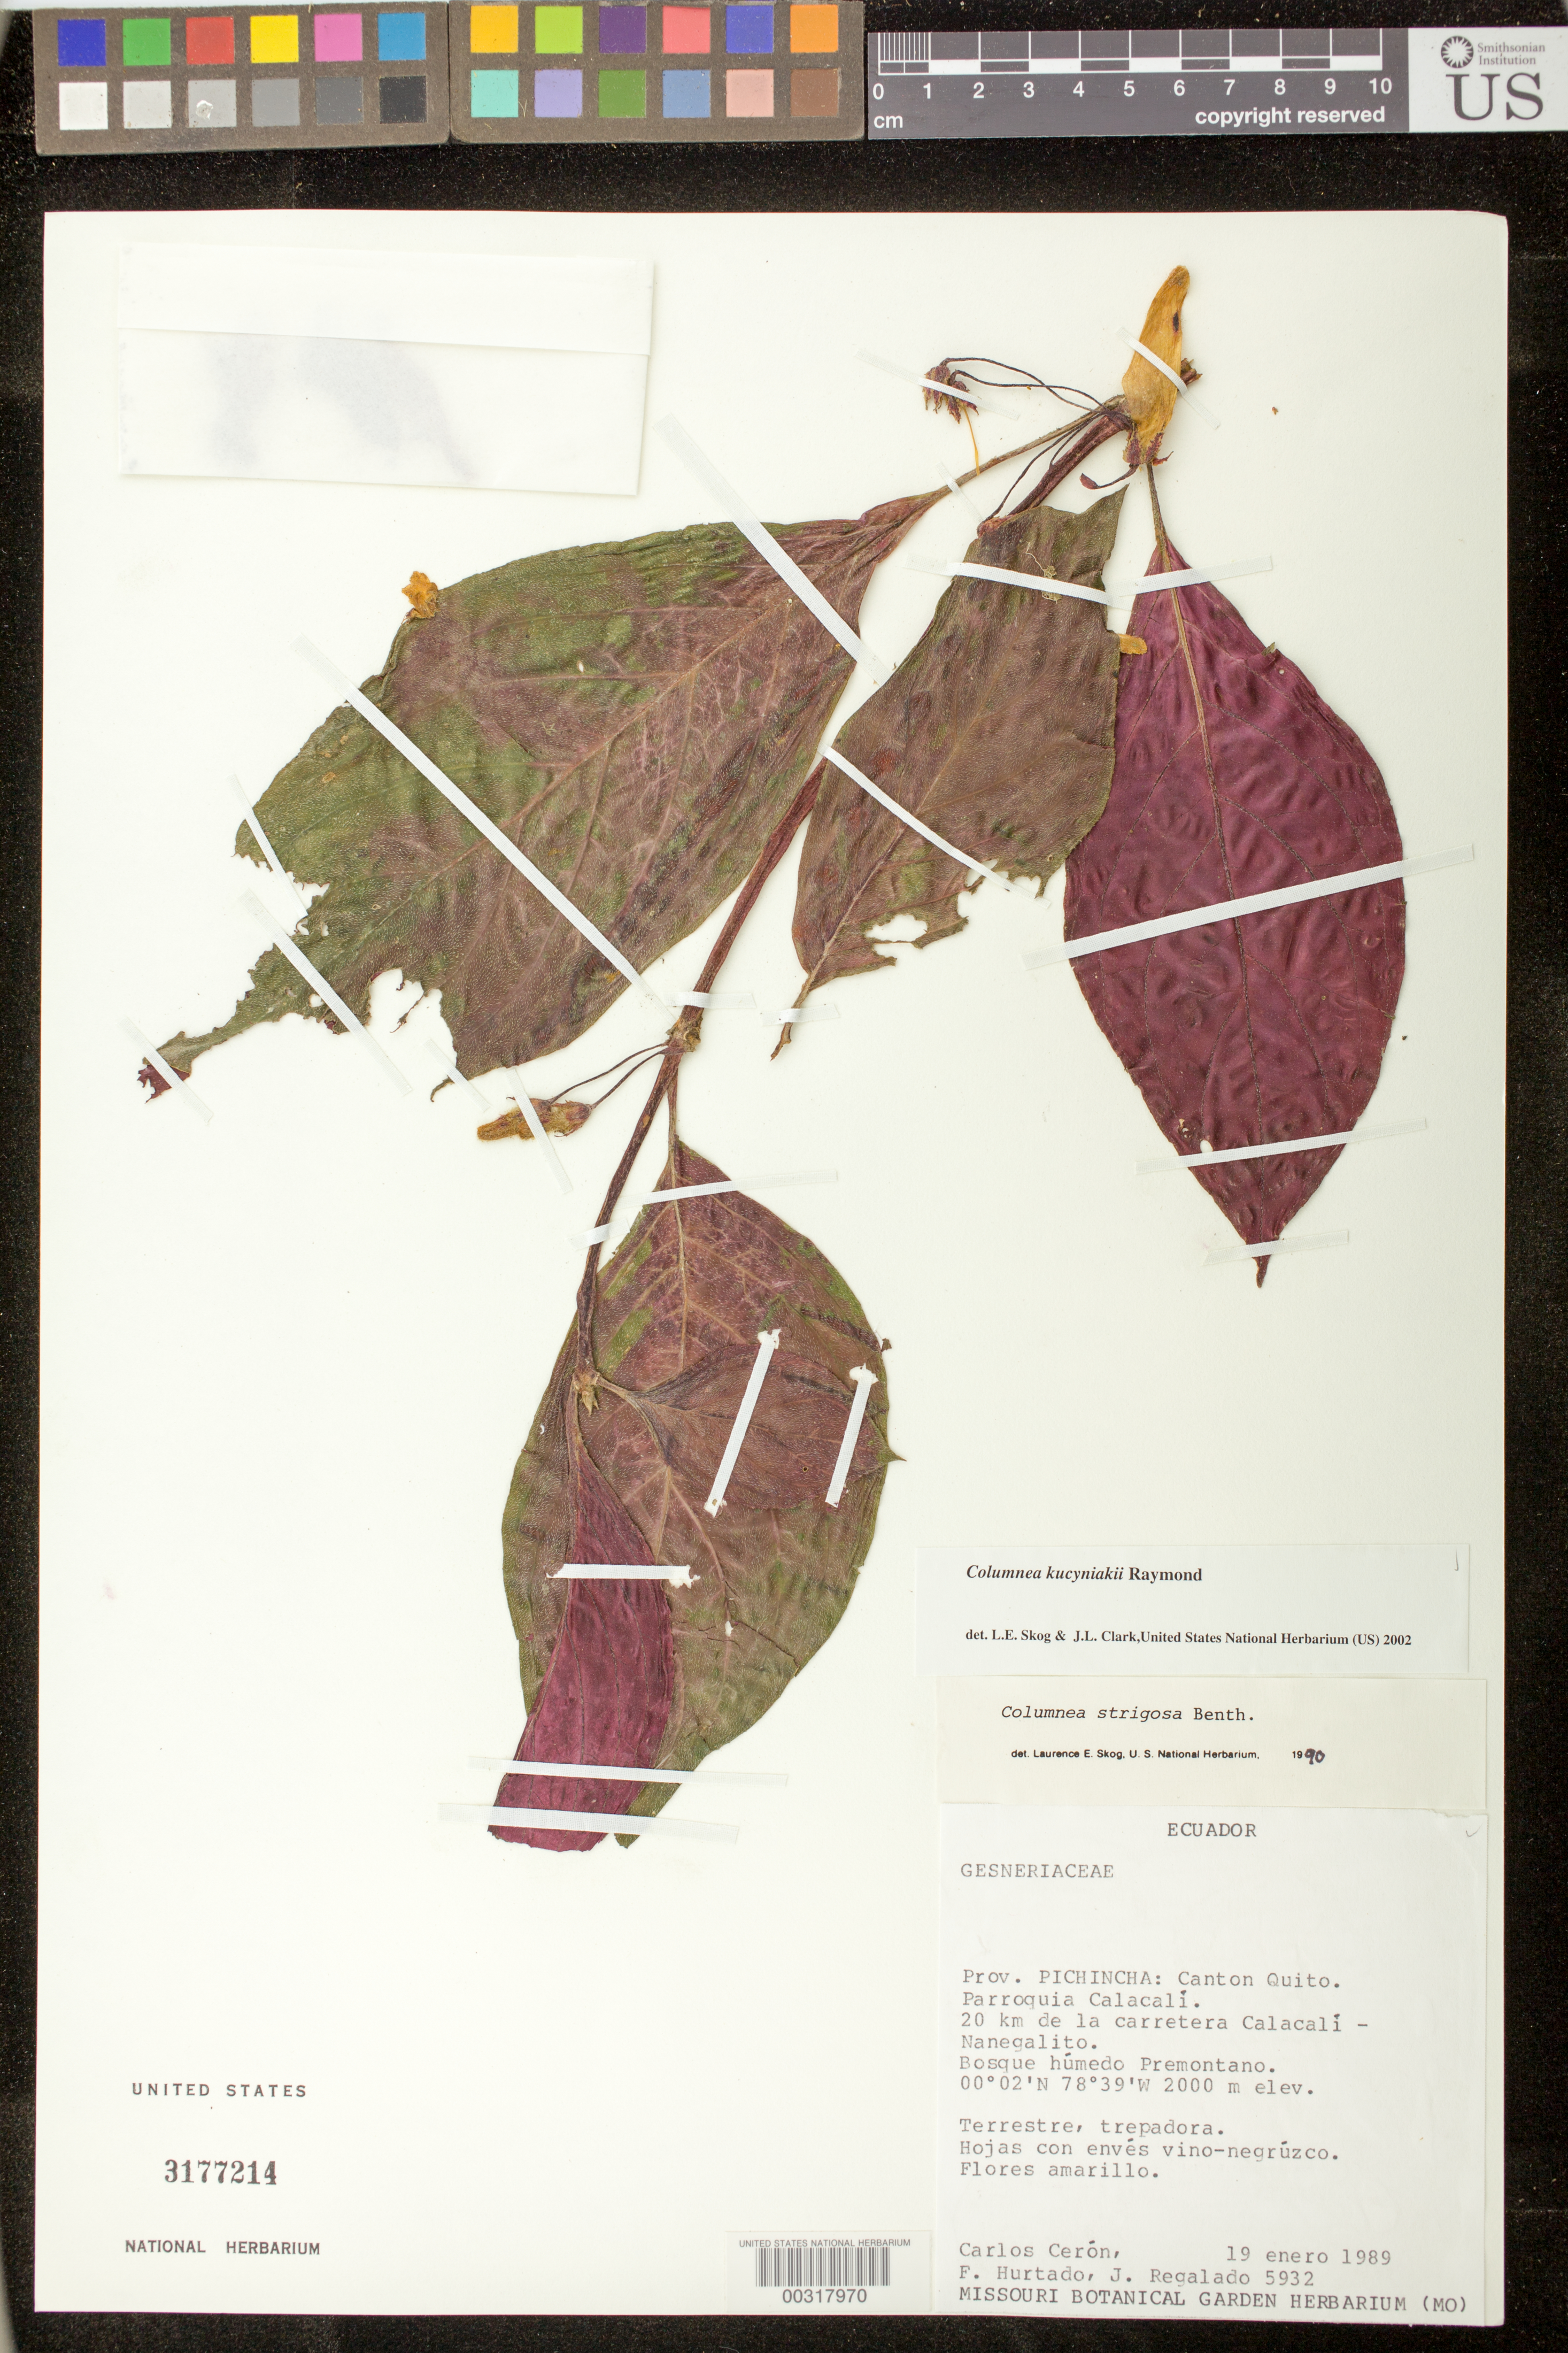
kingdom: Plantae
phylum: Tracheophyta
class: Magnoliopsida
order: Lamiales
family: Gesneriaceae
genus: Columnea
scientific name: Columnea kucyniakii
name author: Raymond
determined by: Clark, J. L.; Skog, Laurence E.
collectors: C. E. Cerón M., F. Hurtado & J. C. Regalado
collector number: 5932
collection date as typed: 19 Jan 1989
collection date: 1989-01-19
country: Ecuador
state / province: Pichincha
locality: Canton Quito, Parroquia Calacalí, 20 km de la carretera Calacalí-Nanegalito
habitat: Bosque húmedo premontano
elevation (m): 2000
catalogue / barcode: US 3177214